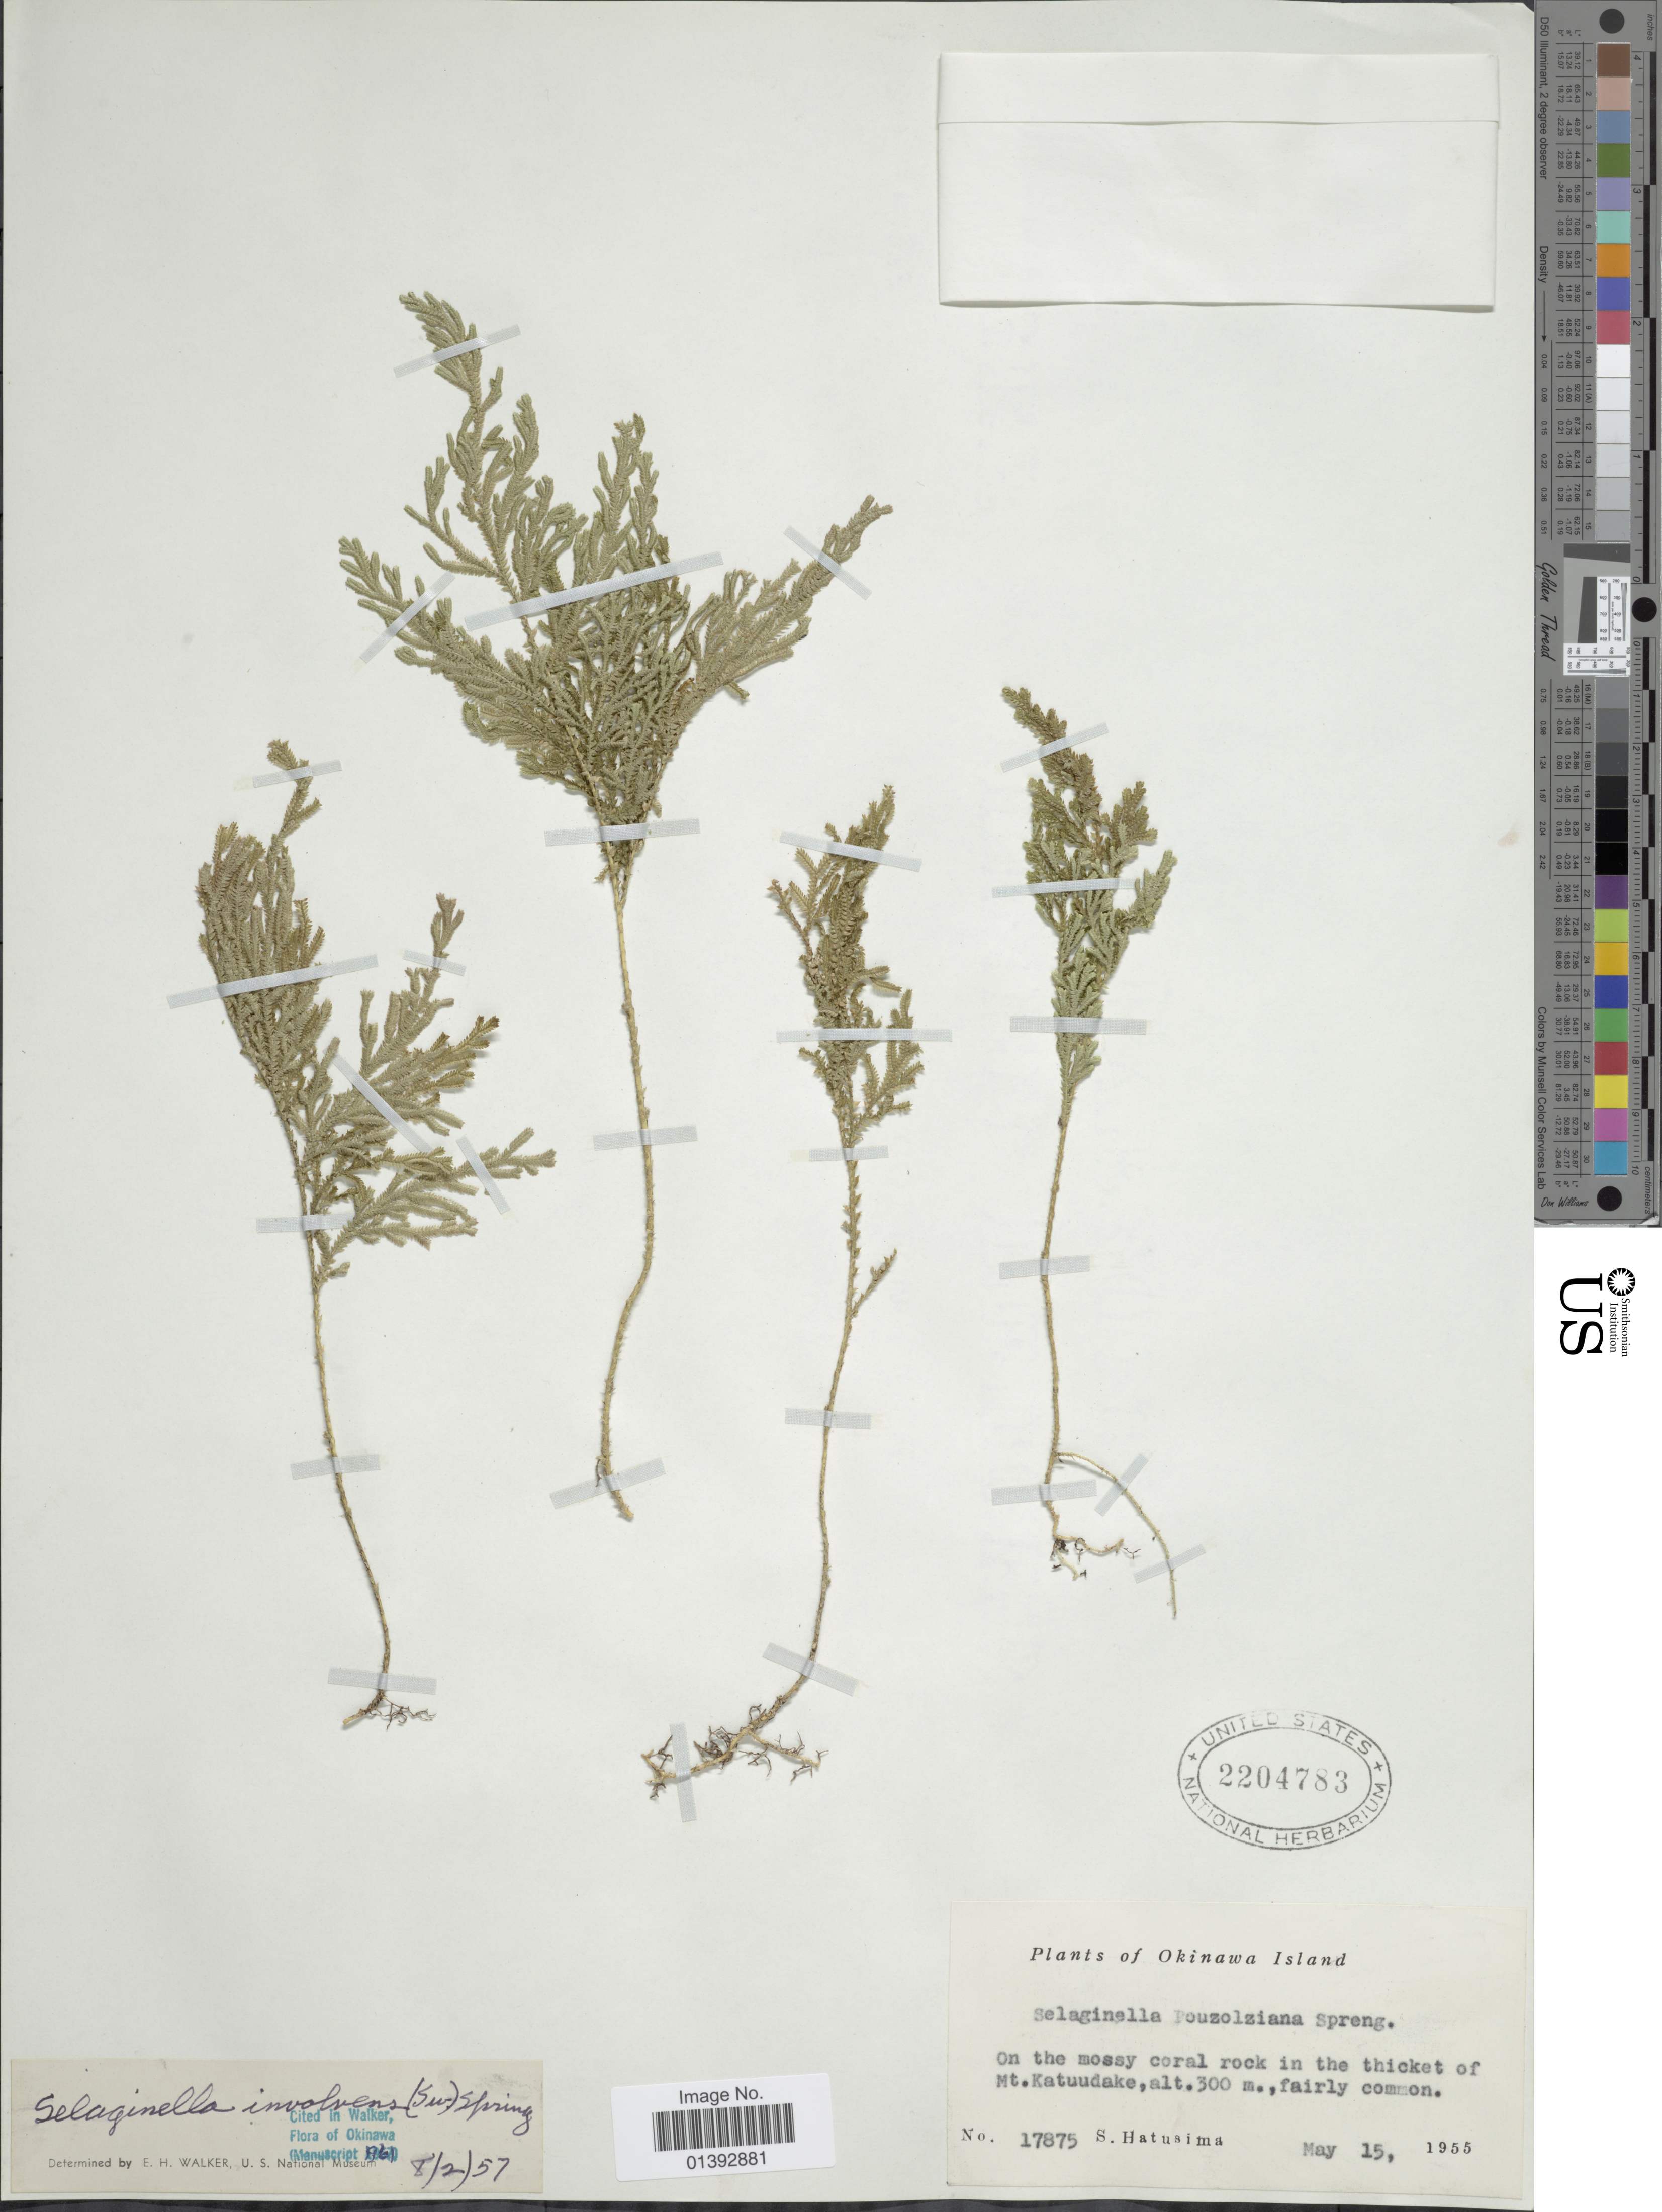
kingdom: Plantae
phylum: Tracheophyta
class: Lycopodiopsida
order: Selaginellales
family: Selaginellaceae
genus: Selaginella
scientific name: Selaginella involvens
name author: (Sw.) Spring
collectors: S. Hatusima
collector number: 17875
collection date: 1955-05-15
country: Japan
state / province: Okinawa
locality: On the mossy coral rock in the thicket of Mt. Katuudake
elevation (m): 300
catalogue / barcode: US 2204783